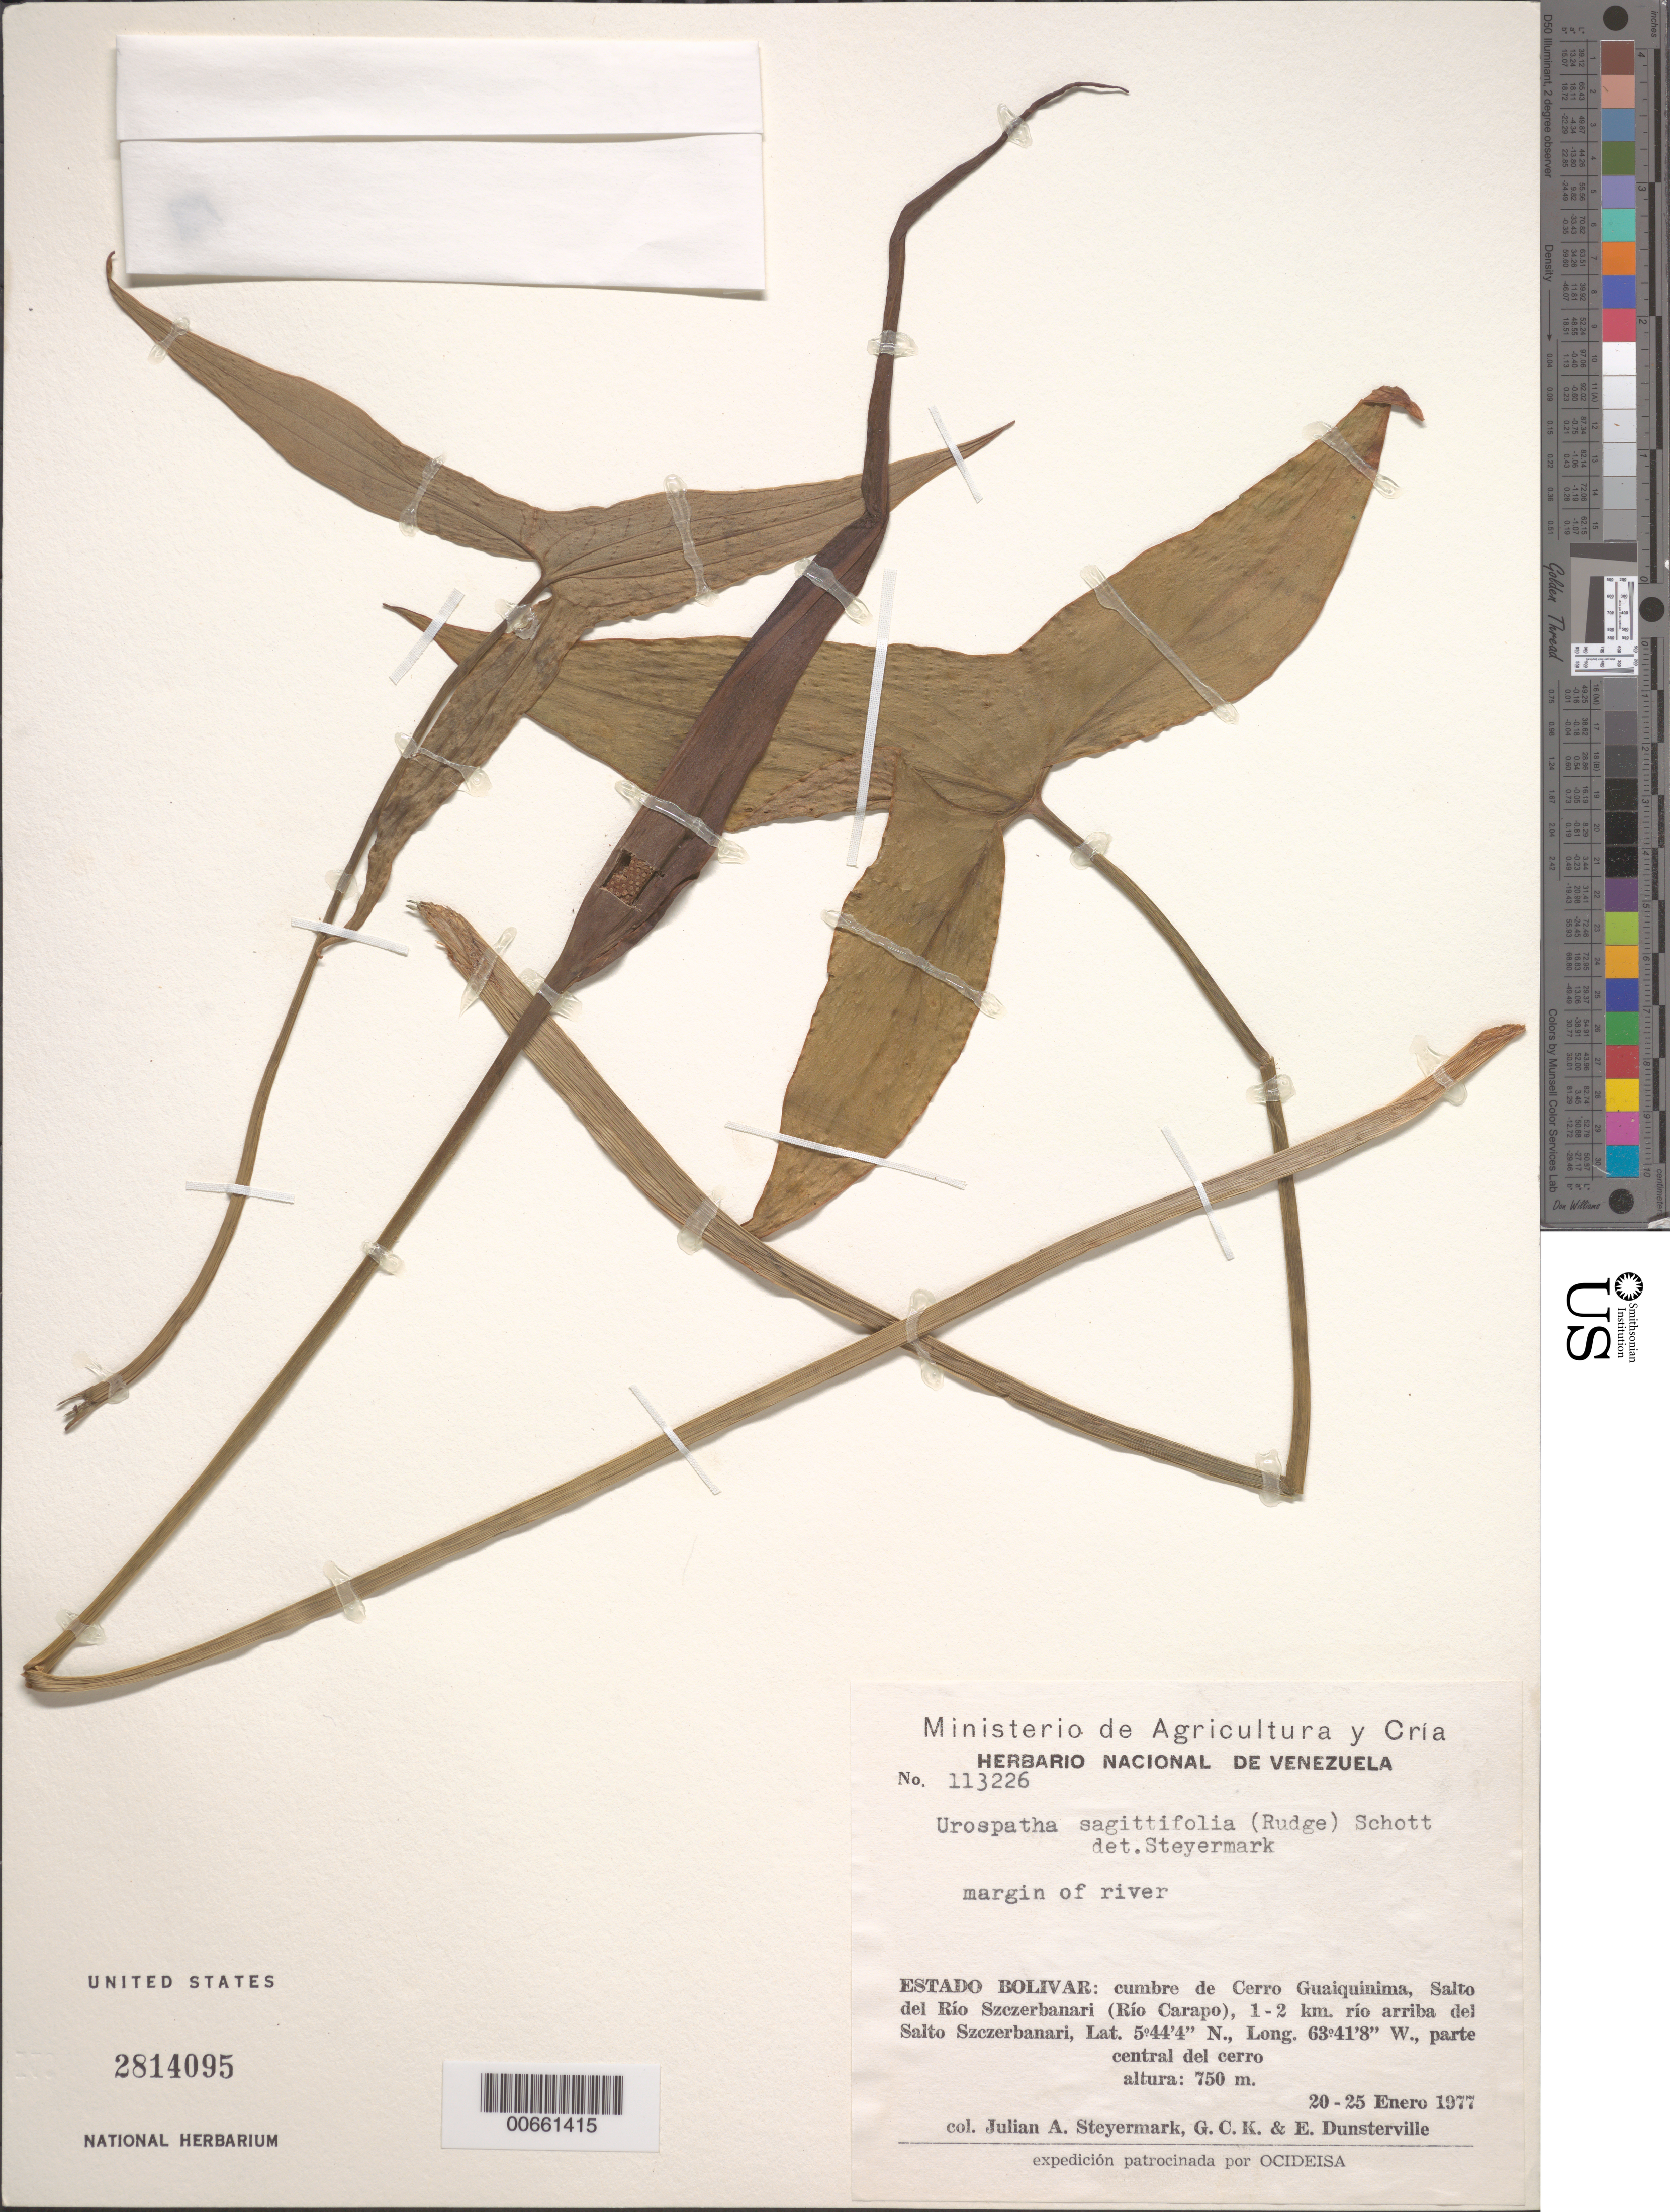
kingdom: Plantae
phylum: Tracheophyta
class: Liliopsida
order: Alismatales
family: Araceae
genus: Urospatha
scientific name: Urospatha sagittifolia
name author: (Rudge) Schott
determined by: Steyermark, Julian A., (VEN)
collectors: J. Steyermark, G. C. K. Dunsterville & E. Dunsterville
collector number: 113226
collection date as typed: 20-Jan-77 to 25-Jan-77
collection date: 1977-01-20/1977-01-25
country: Venezuela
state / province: Bolívar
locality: Cerro Guaiquinima, Salto del Río Szczerbanari (Río Carapo)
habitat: Margin of river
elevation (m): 750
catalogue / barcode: US 2814095